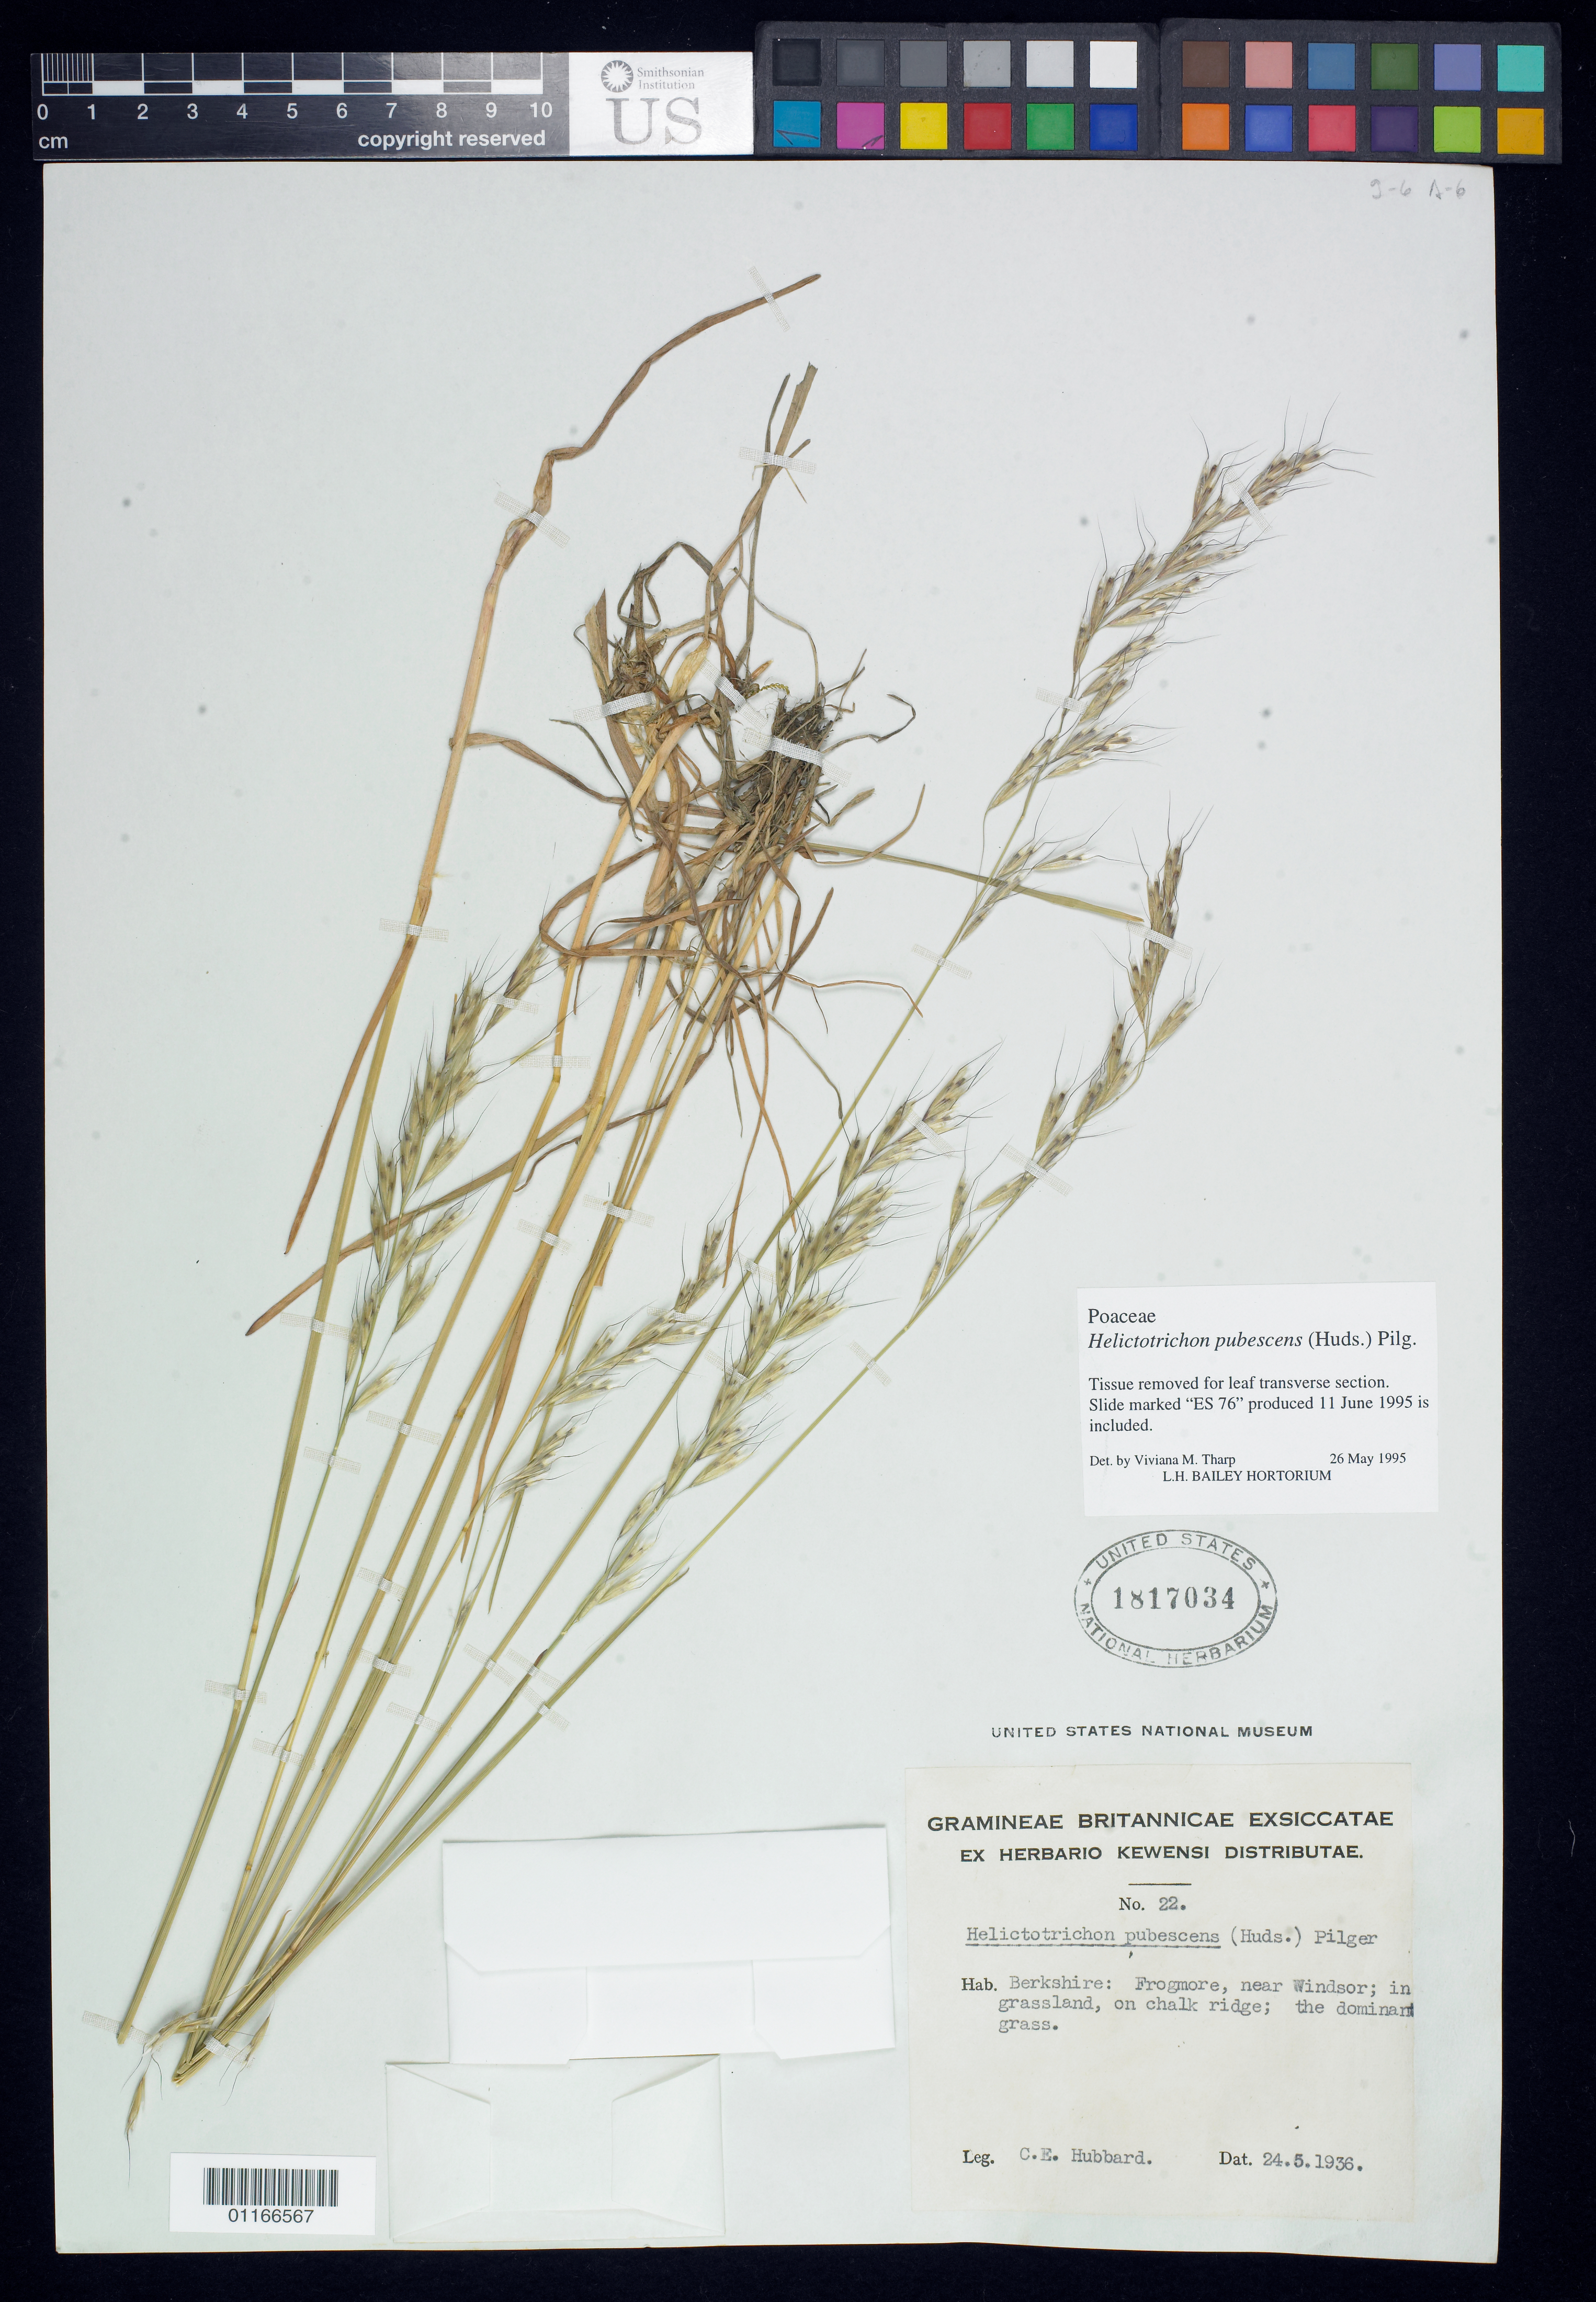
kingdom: Plantae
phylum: Tracheophyta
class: Liliopsida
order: Poales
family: Poaceae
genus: Avenula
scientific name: Avenula pubescens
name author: (Huds.) Dumort.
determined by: Poaceae Reorganization Project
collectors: C. E. Hubbard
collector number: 22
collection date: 1936-05-24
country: United Kingdom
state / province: England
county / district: Berkshire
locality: Frogmore, near Windsor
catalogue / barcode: US 1817034